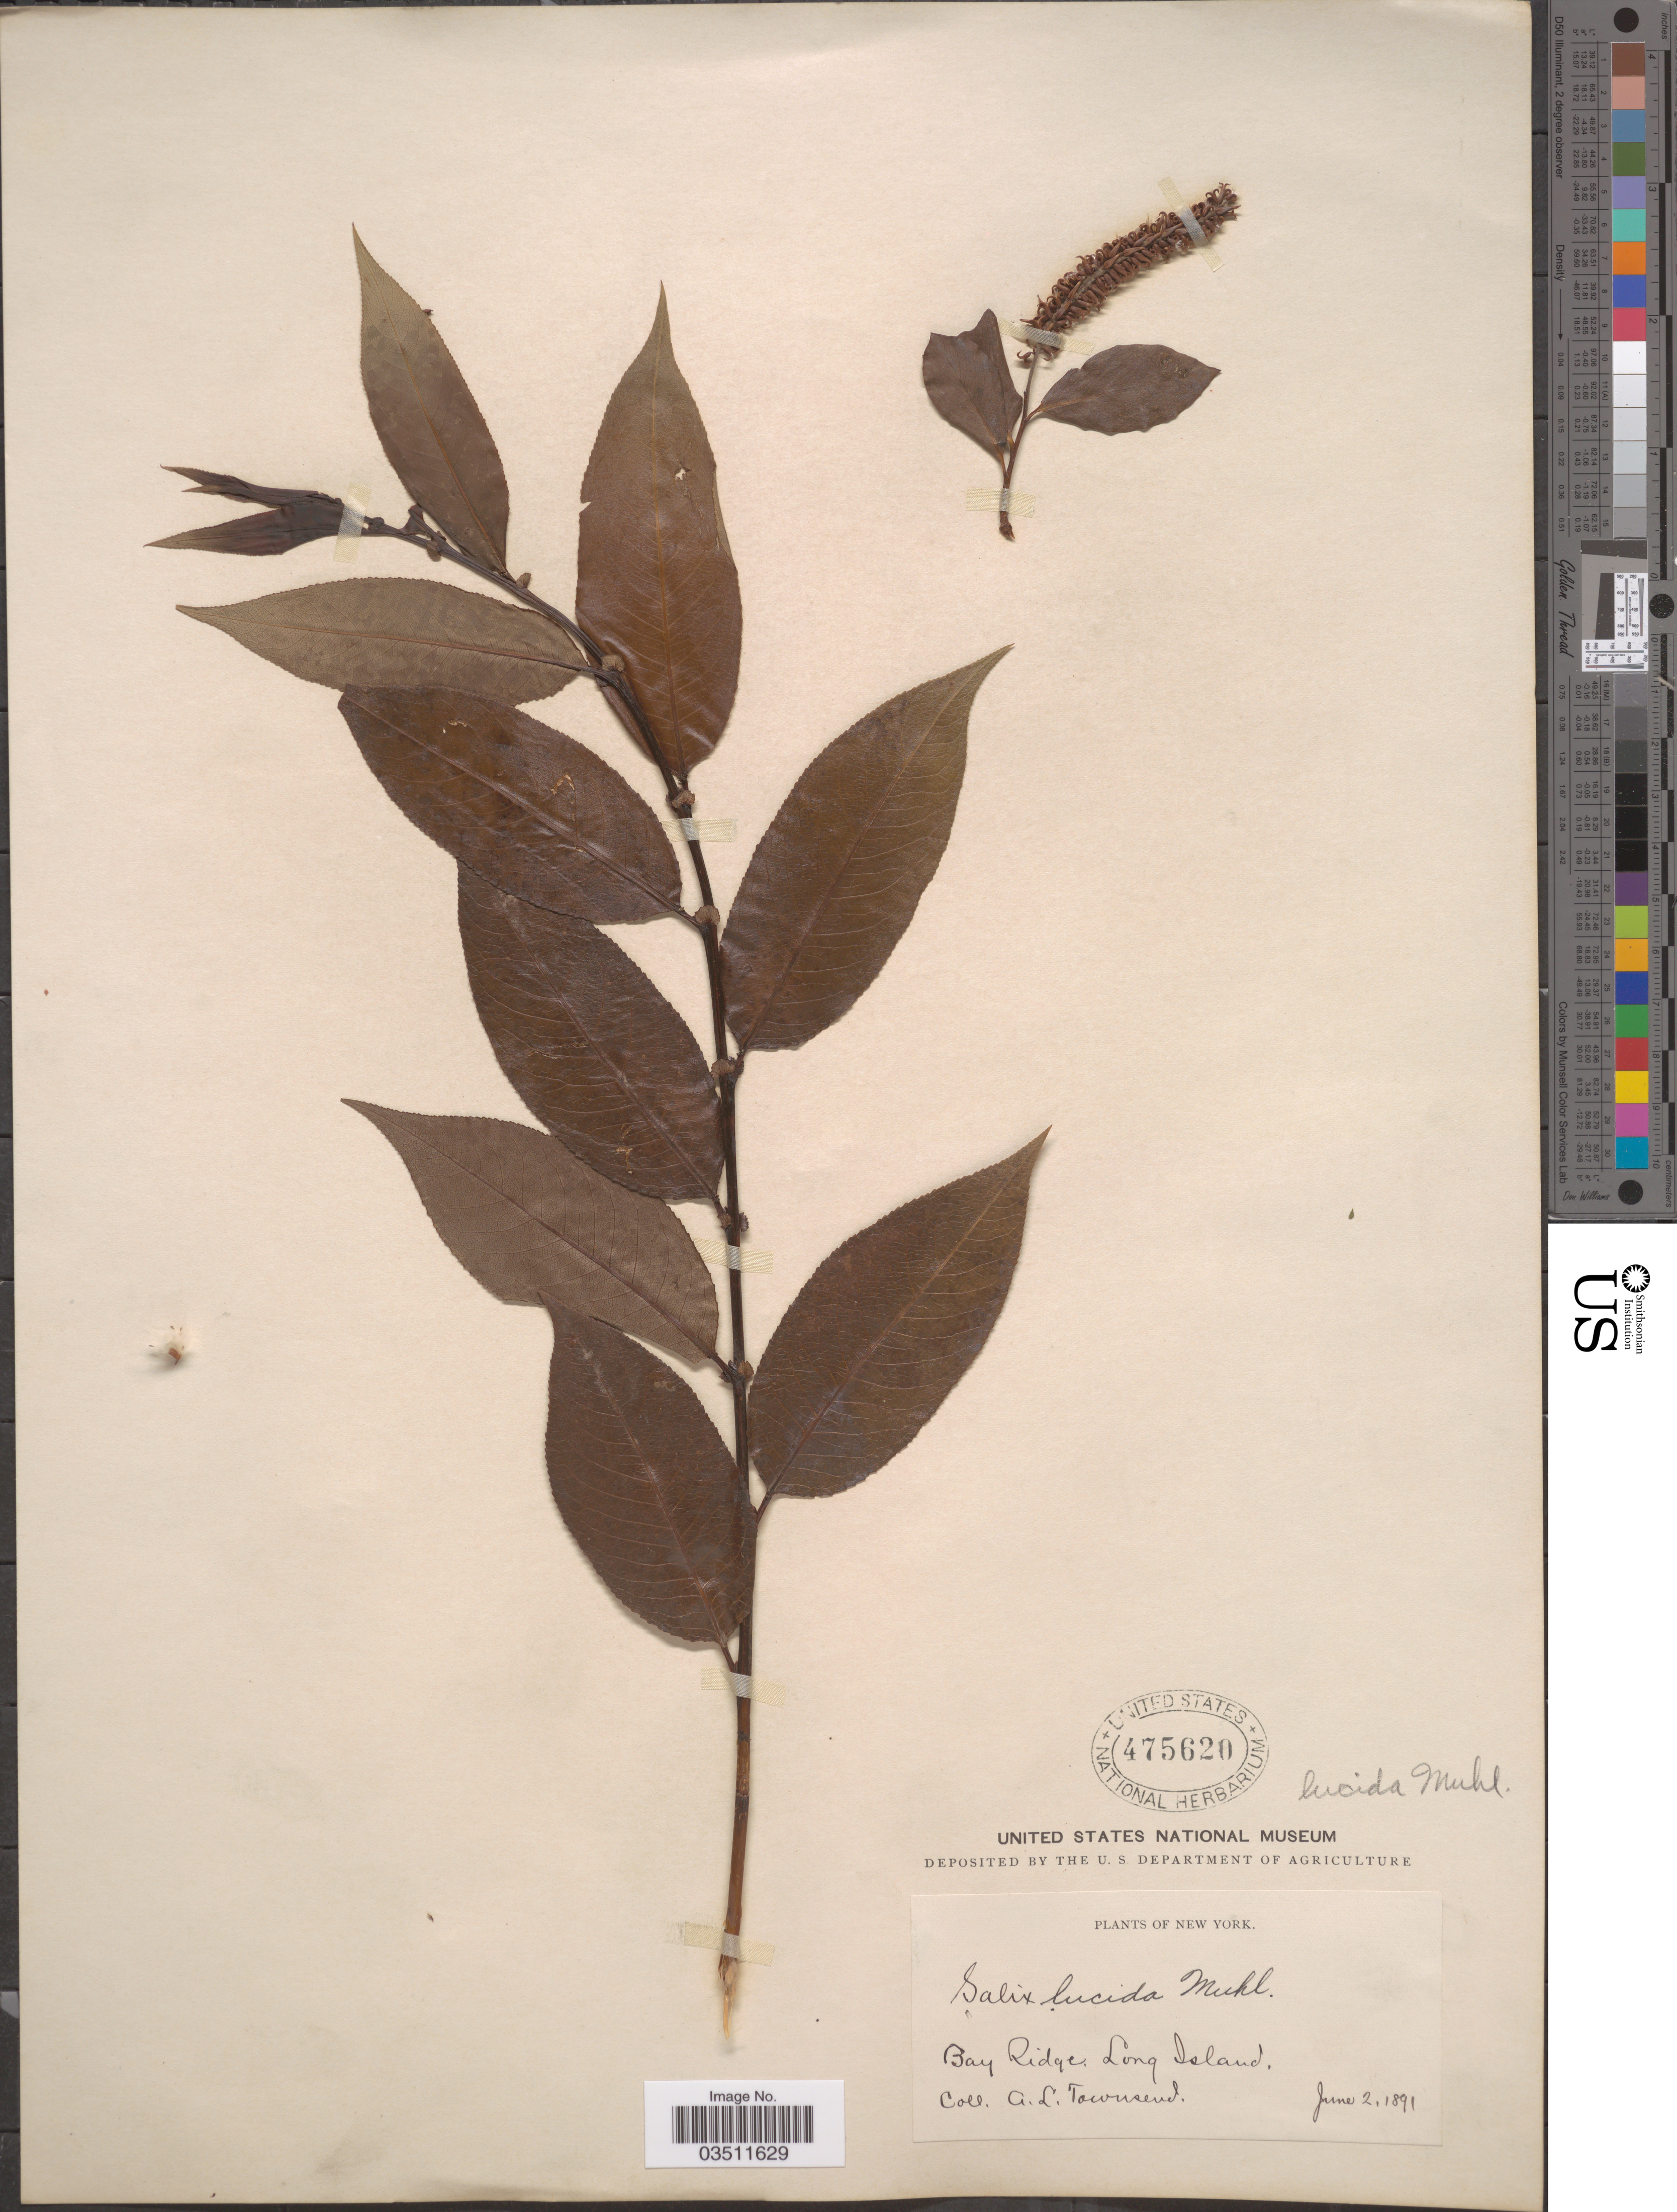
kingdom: Plantae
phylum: Tracheophyta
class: Magnoliopsida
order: Malpighiales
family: Salicaceae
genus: Salix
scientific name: Salix lucida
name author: Muhl.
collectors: A. Townsend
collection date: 1891-06-02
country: United States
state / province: New York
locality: Bay Ridge, Long Island.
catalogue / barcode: US 475620